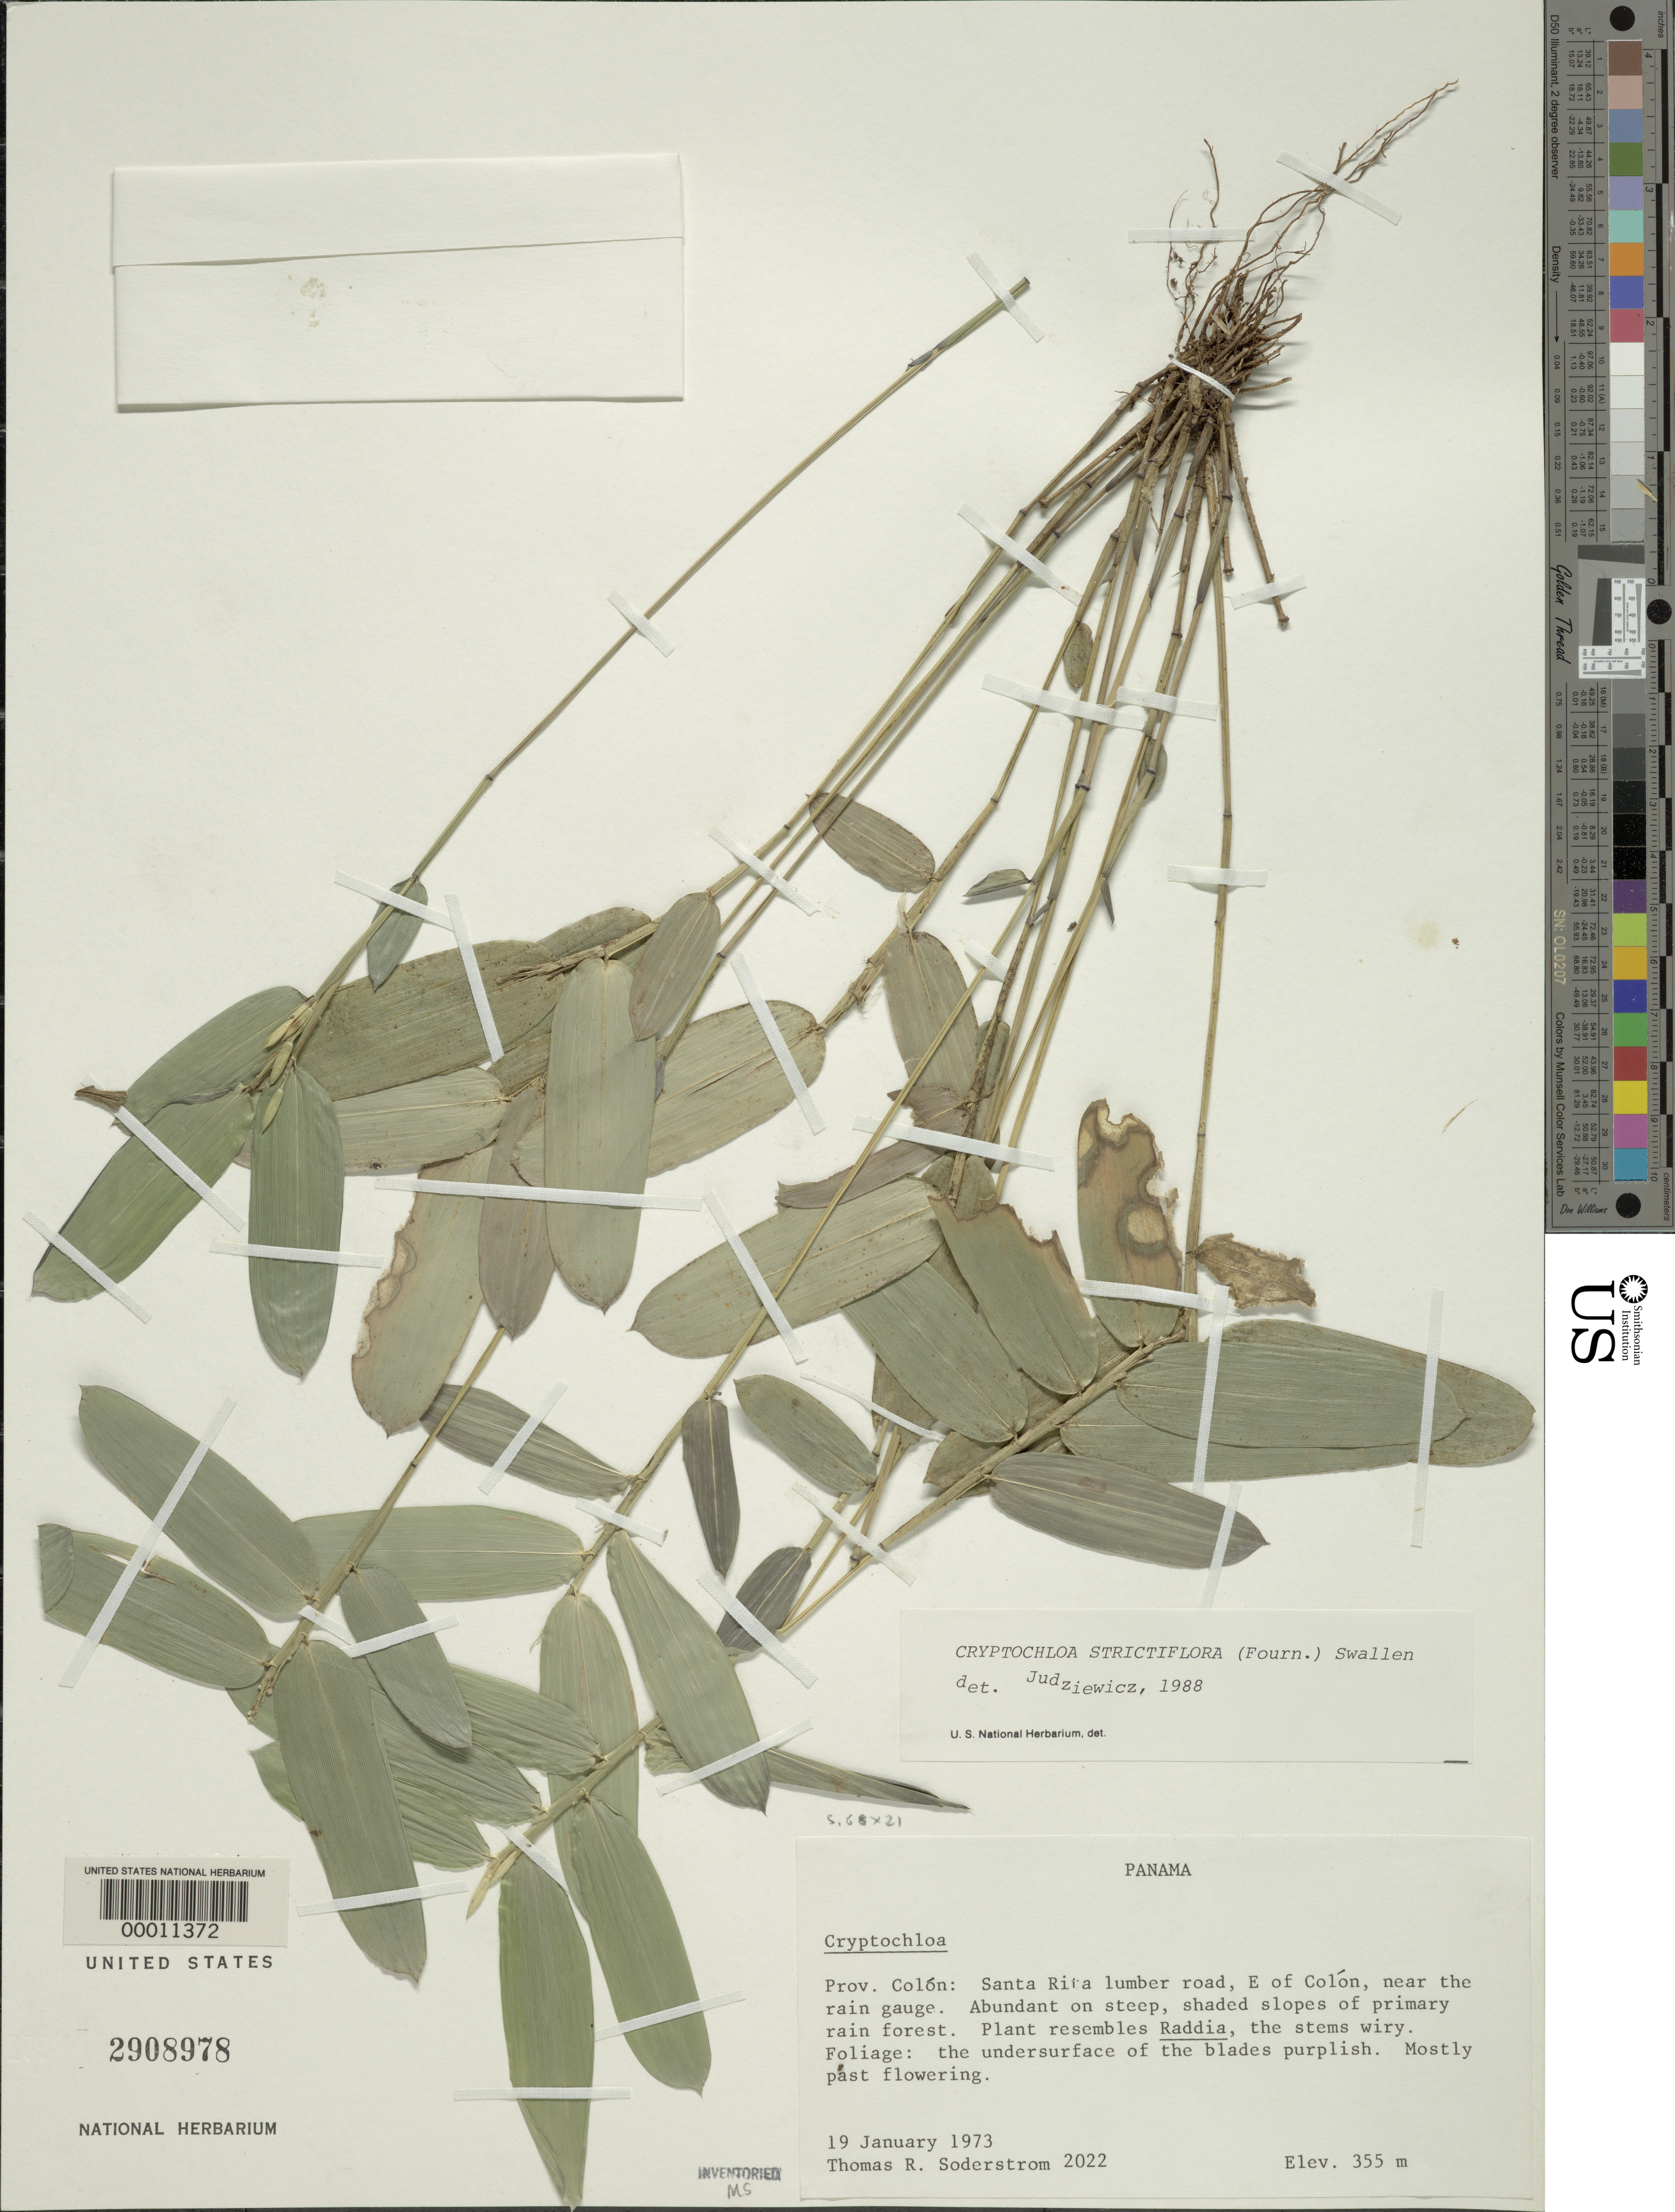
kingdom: Plantae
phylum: Tracheophyta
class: Liliopsida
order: Poales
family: Poaceae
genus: Cryptochloa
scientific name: Cryptochloa sp.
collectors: T. R. Soderstrom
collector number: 2022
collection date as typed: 19 Jan 1973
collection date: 1973-01-19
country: Panama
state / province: Colón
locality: Santa Rita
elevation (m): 355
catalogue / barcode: US 2908978